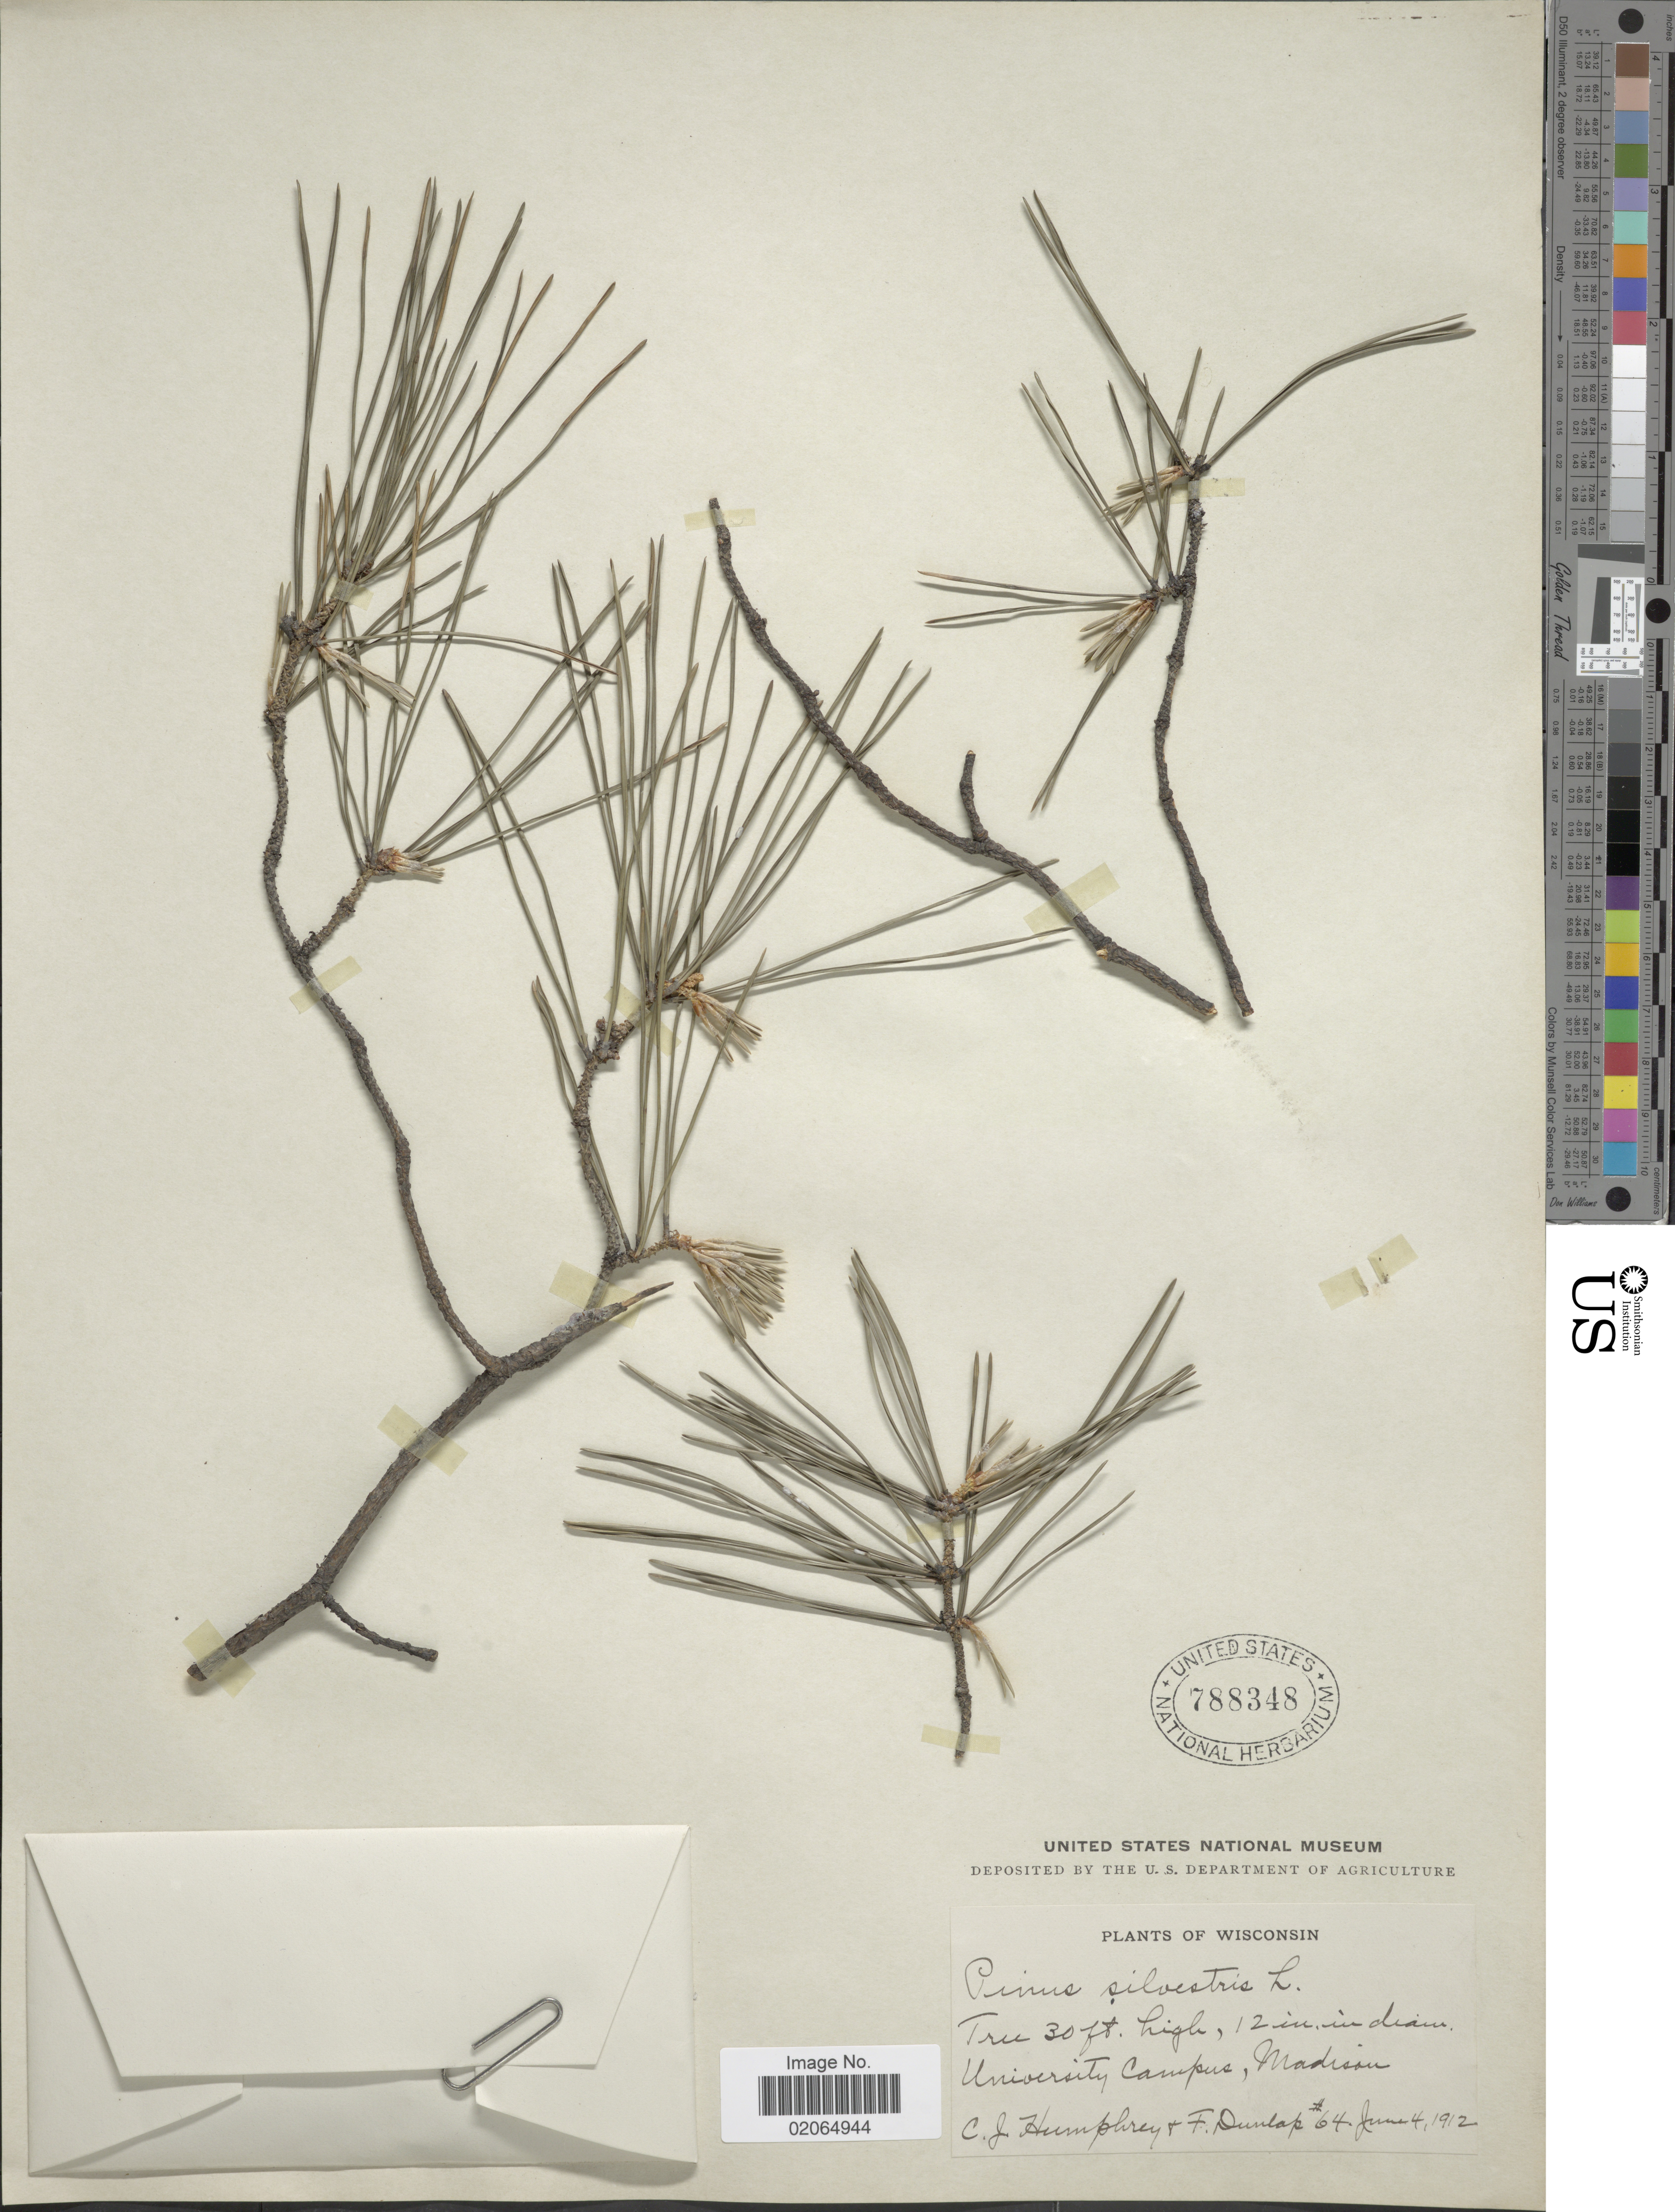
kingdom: Plantae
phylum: Tracheophyta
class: Pinopsida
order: Pinales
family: Pinaceae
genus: Pinus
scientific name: Pinus sylvestris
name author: L.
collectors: C. Humphrey & F. Dunlap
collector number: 64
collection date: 1912-06-04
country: United States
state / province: Wisconsin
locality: University Campus, Madison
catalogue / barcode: US 788348